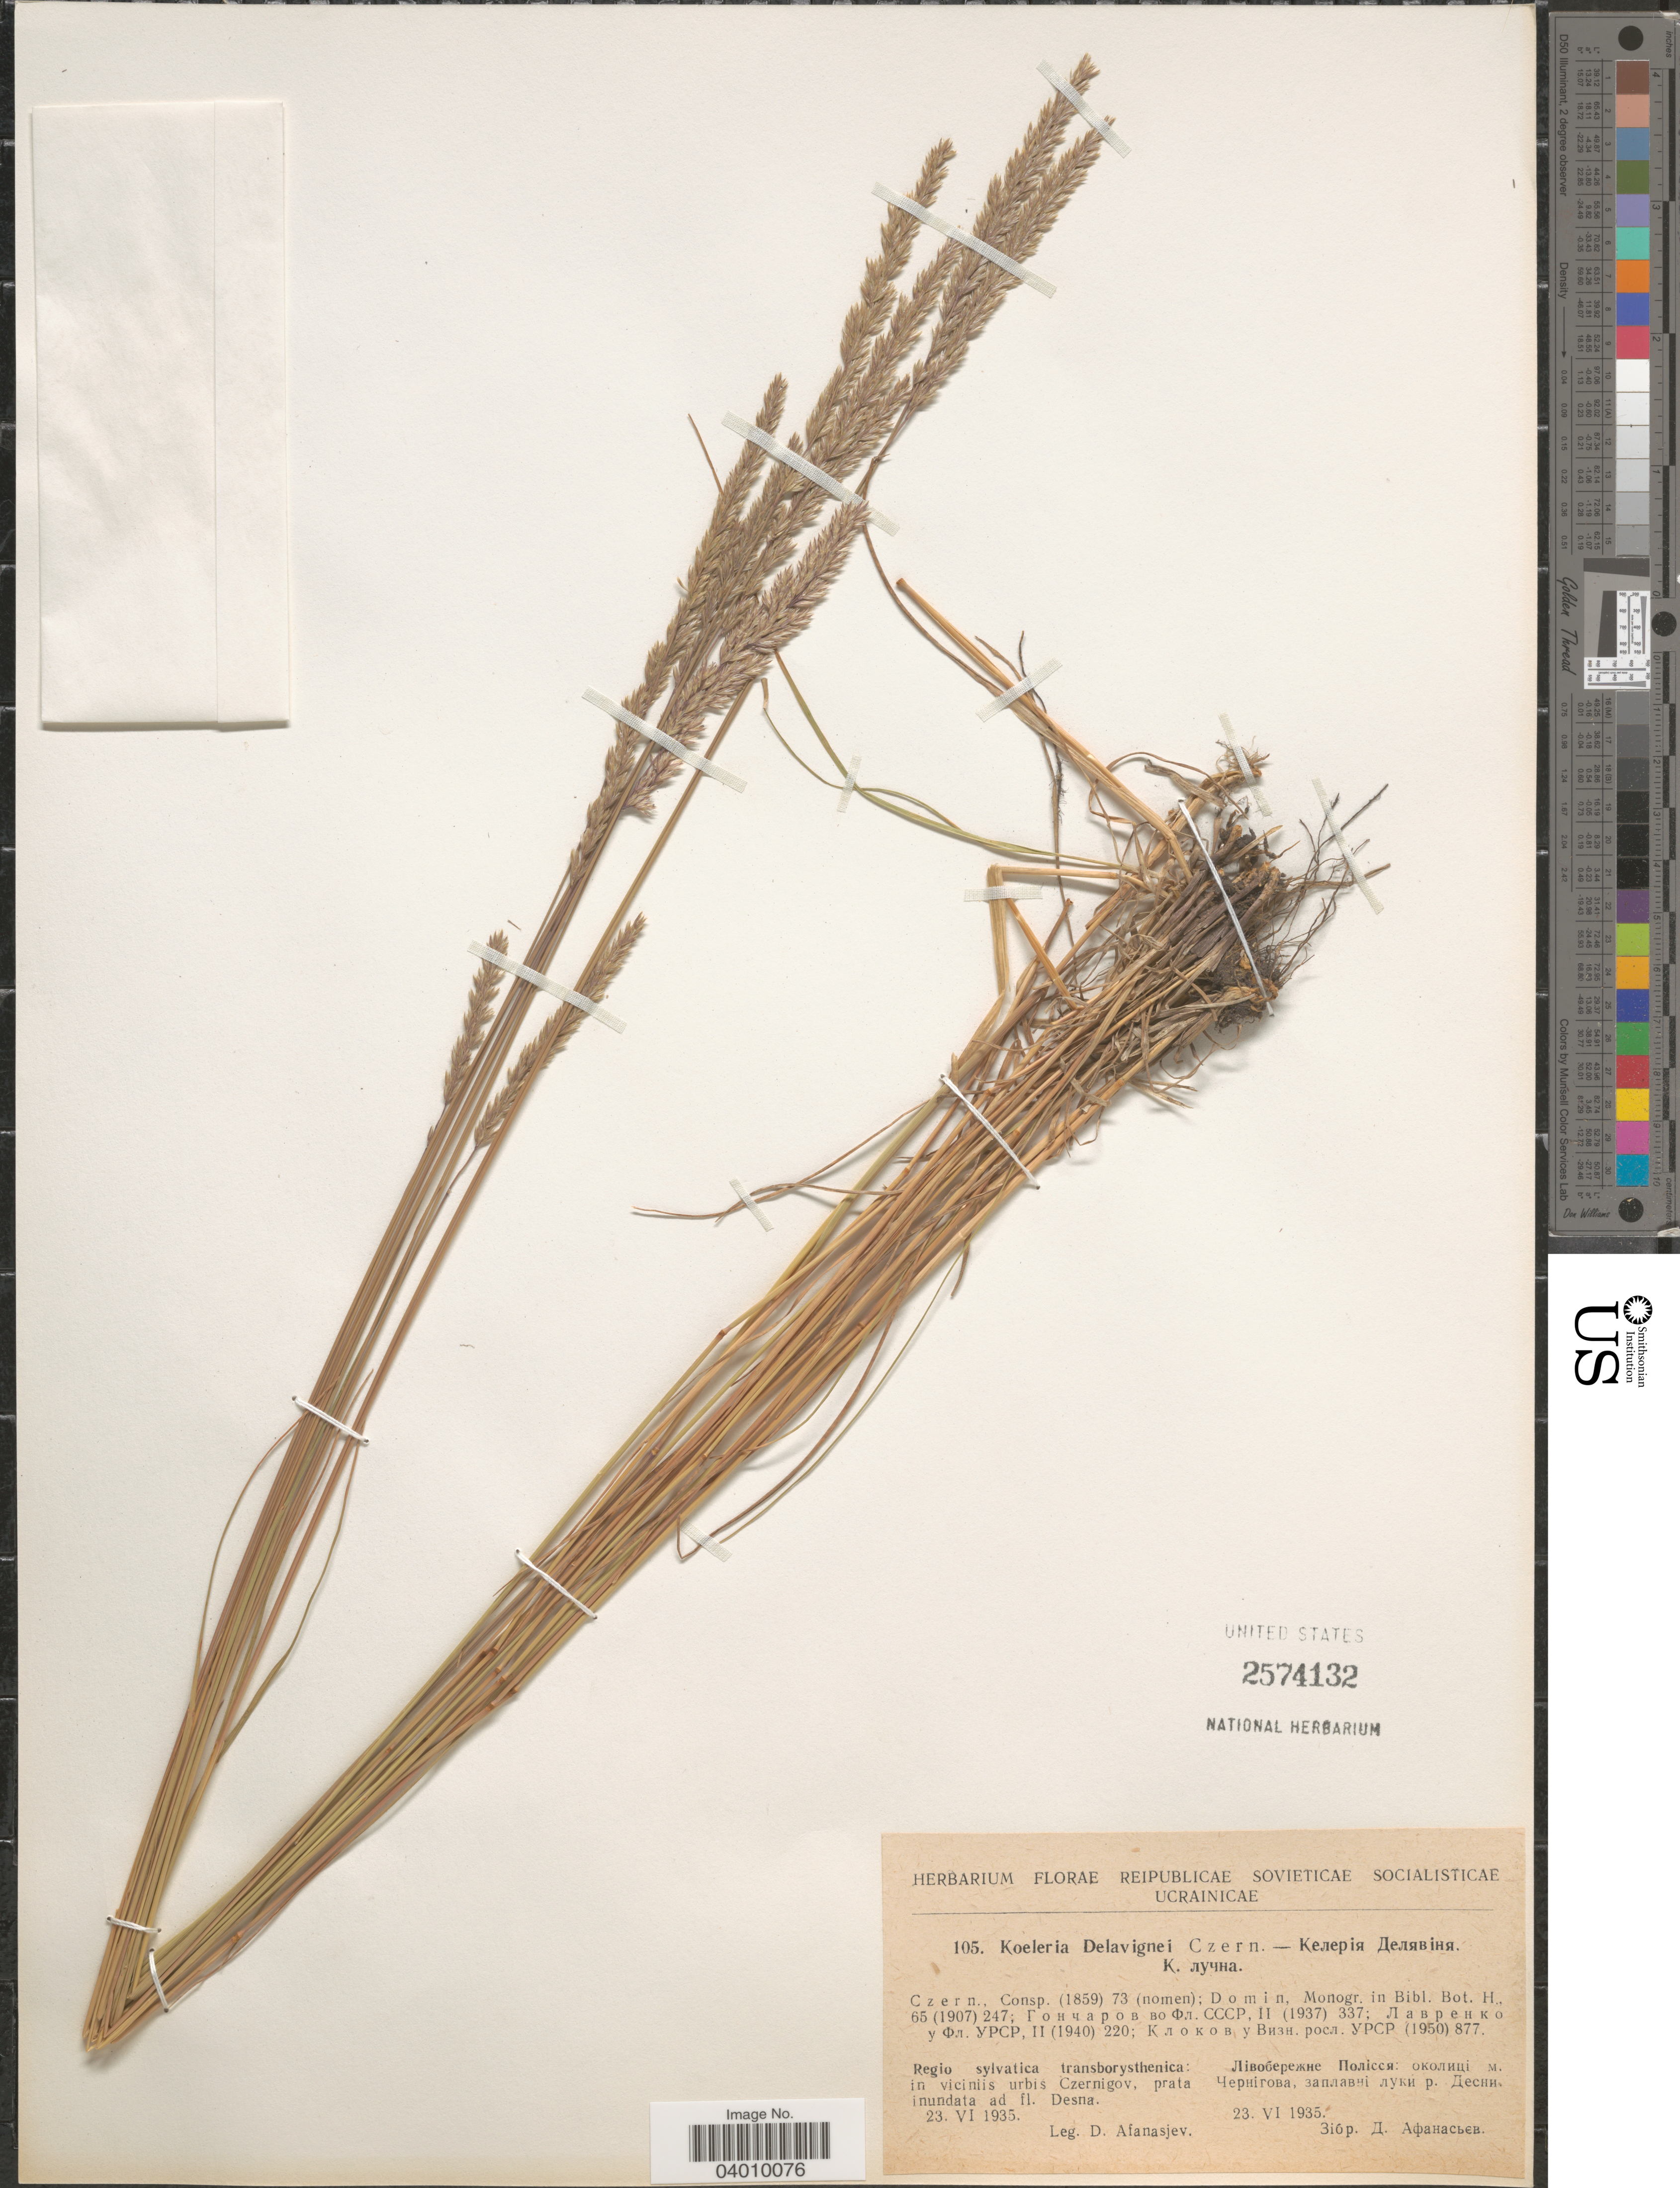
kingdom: Plantae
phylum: Tracheophyta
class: Liliopsida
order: Poales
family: Poaceae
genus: Koeleria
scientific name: Koeleria delavignei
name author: Czern. ex Domin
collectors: D. Afanasjev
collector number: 105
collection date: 1935-06-23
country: Ukraine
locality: Reipublicae Sovieticae Socialisticae Ucrainicae. Regio sylvatica transborysthenica: in viciniis urbis Czernigov, prata inundata ad fl. Desna.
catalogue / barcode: US 2574132